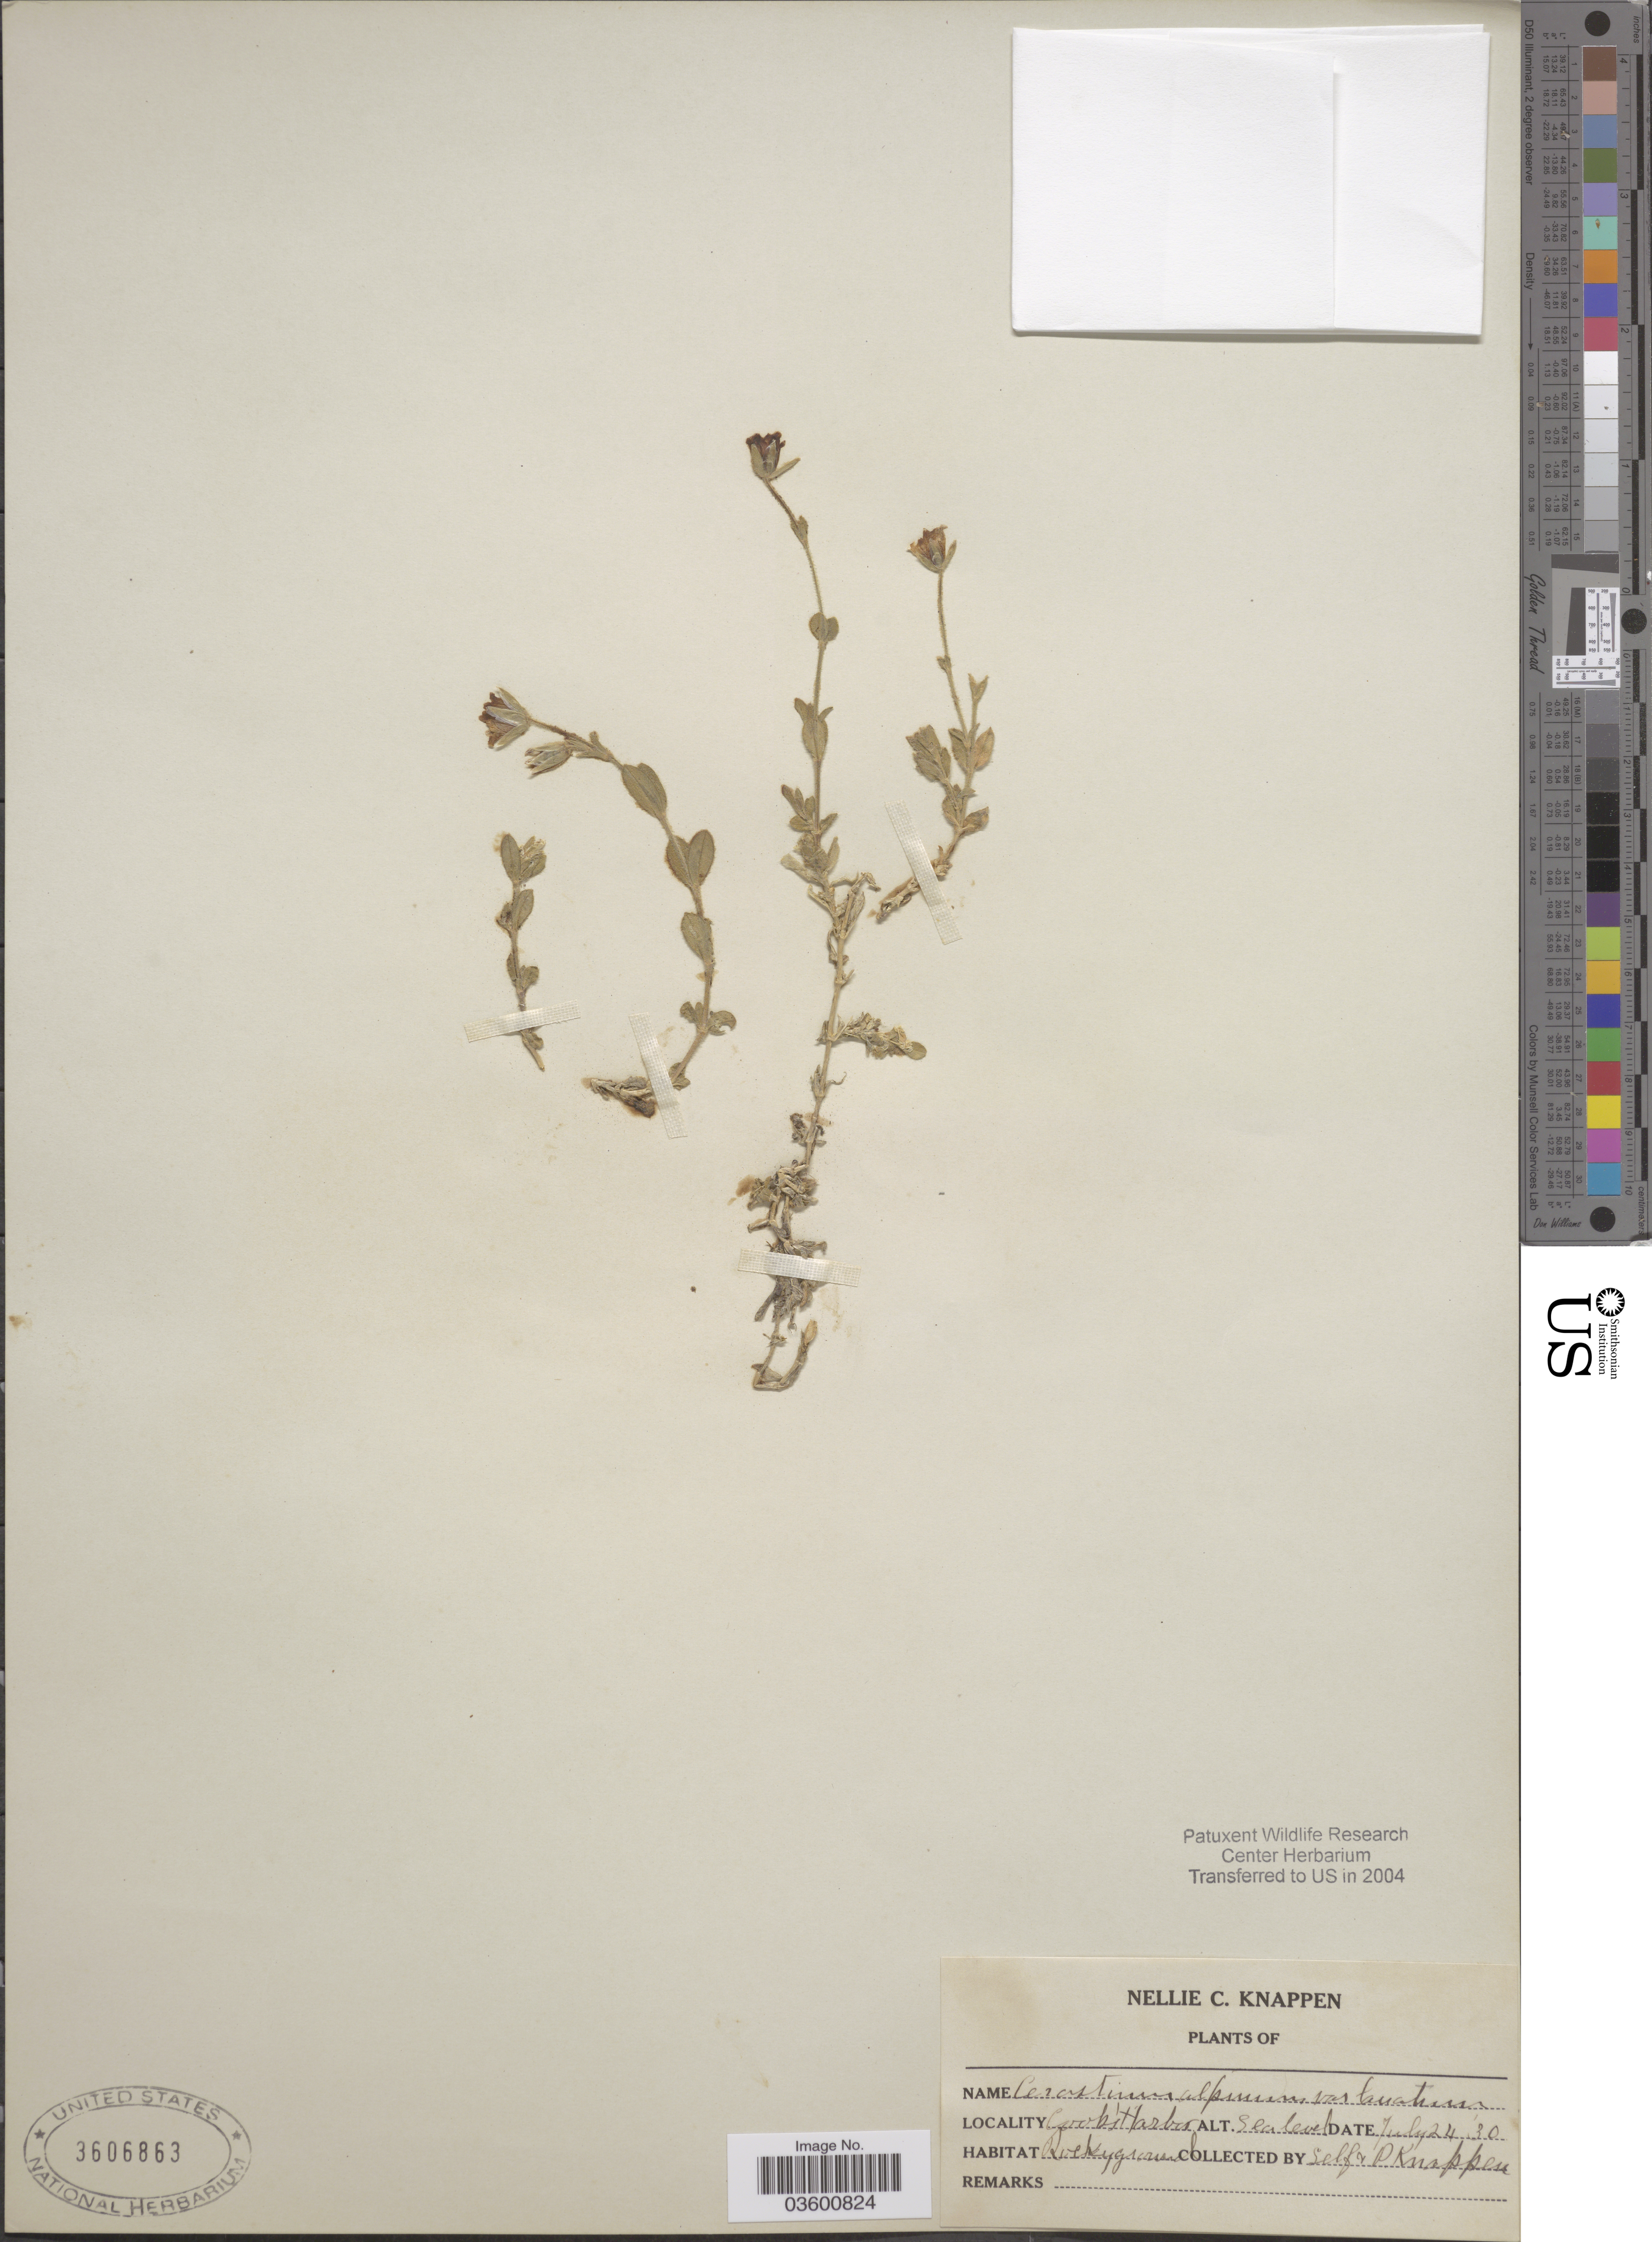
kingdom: Plantae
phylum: Tracheophyta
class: Magnoliopsida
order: Caryophyllales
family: Caryophyllaceae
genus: Cerastium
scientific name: Cerastium alpinum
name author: L.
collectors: N. Knappen & P. Knappen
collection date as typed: Transcribed d/m/y: 24/7/30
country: Canada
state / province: Newfoundland and Labrador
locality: Cook's Harbor.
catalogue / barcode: US 3606863